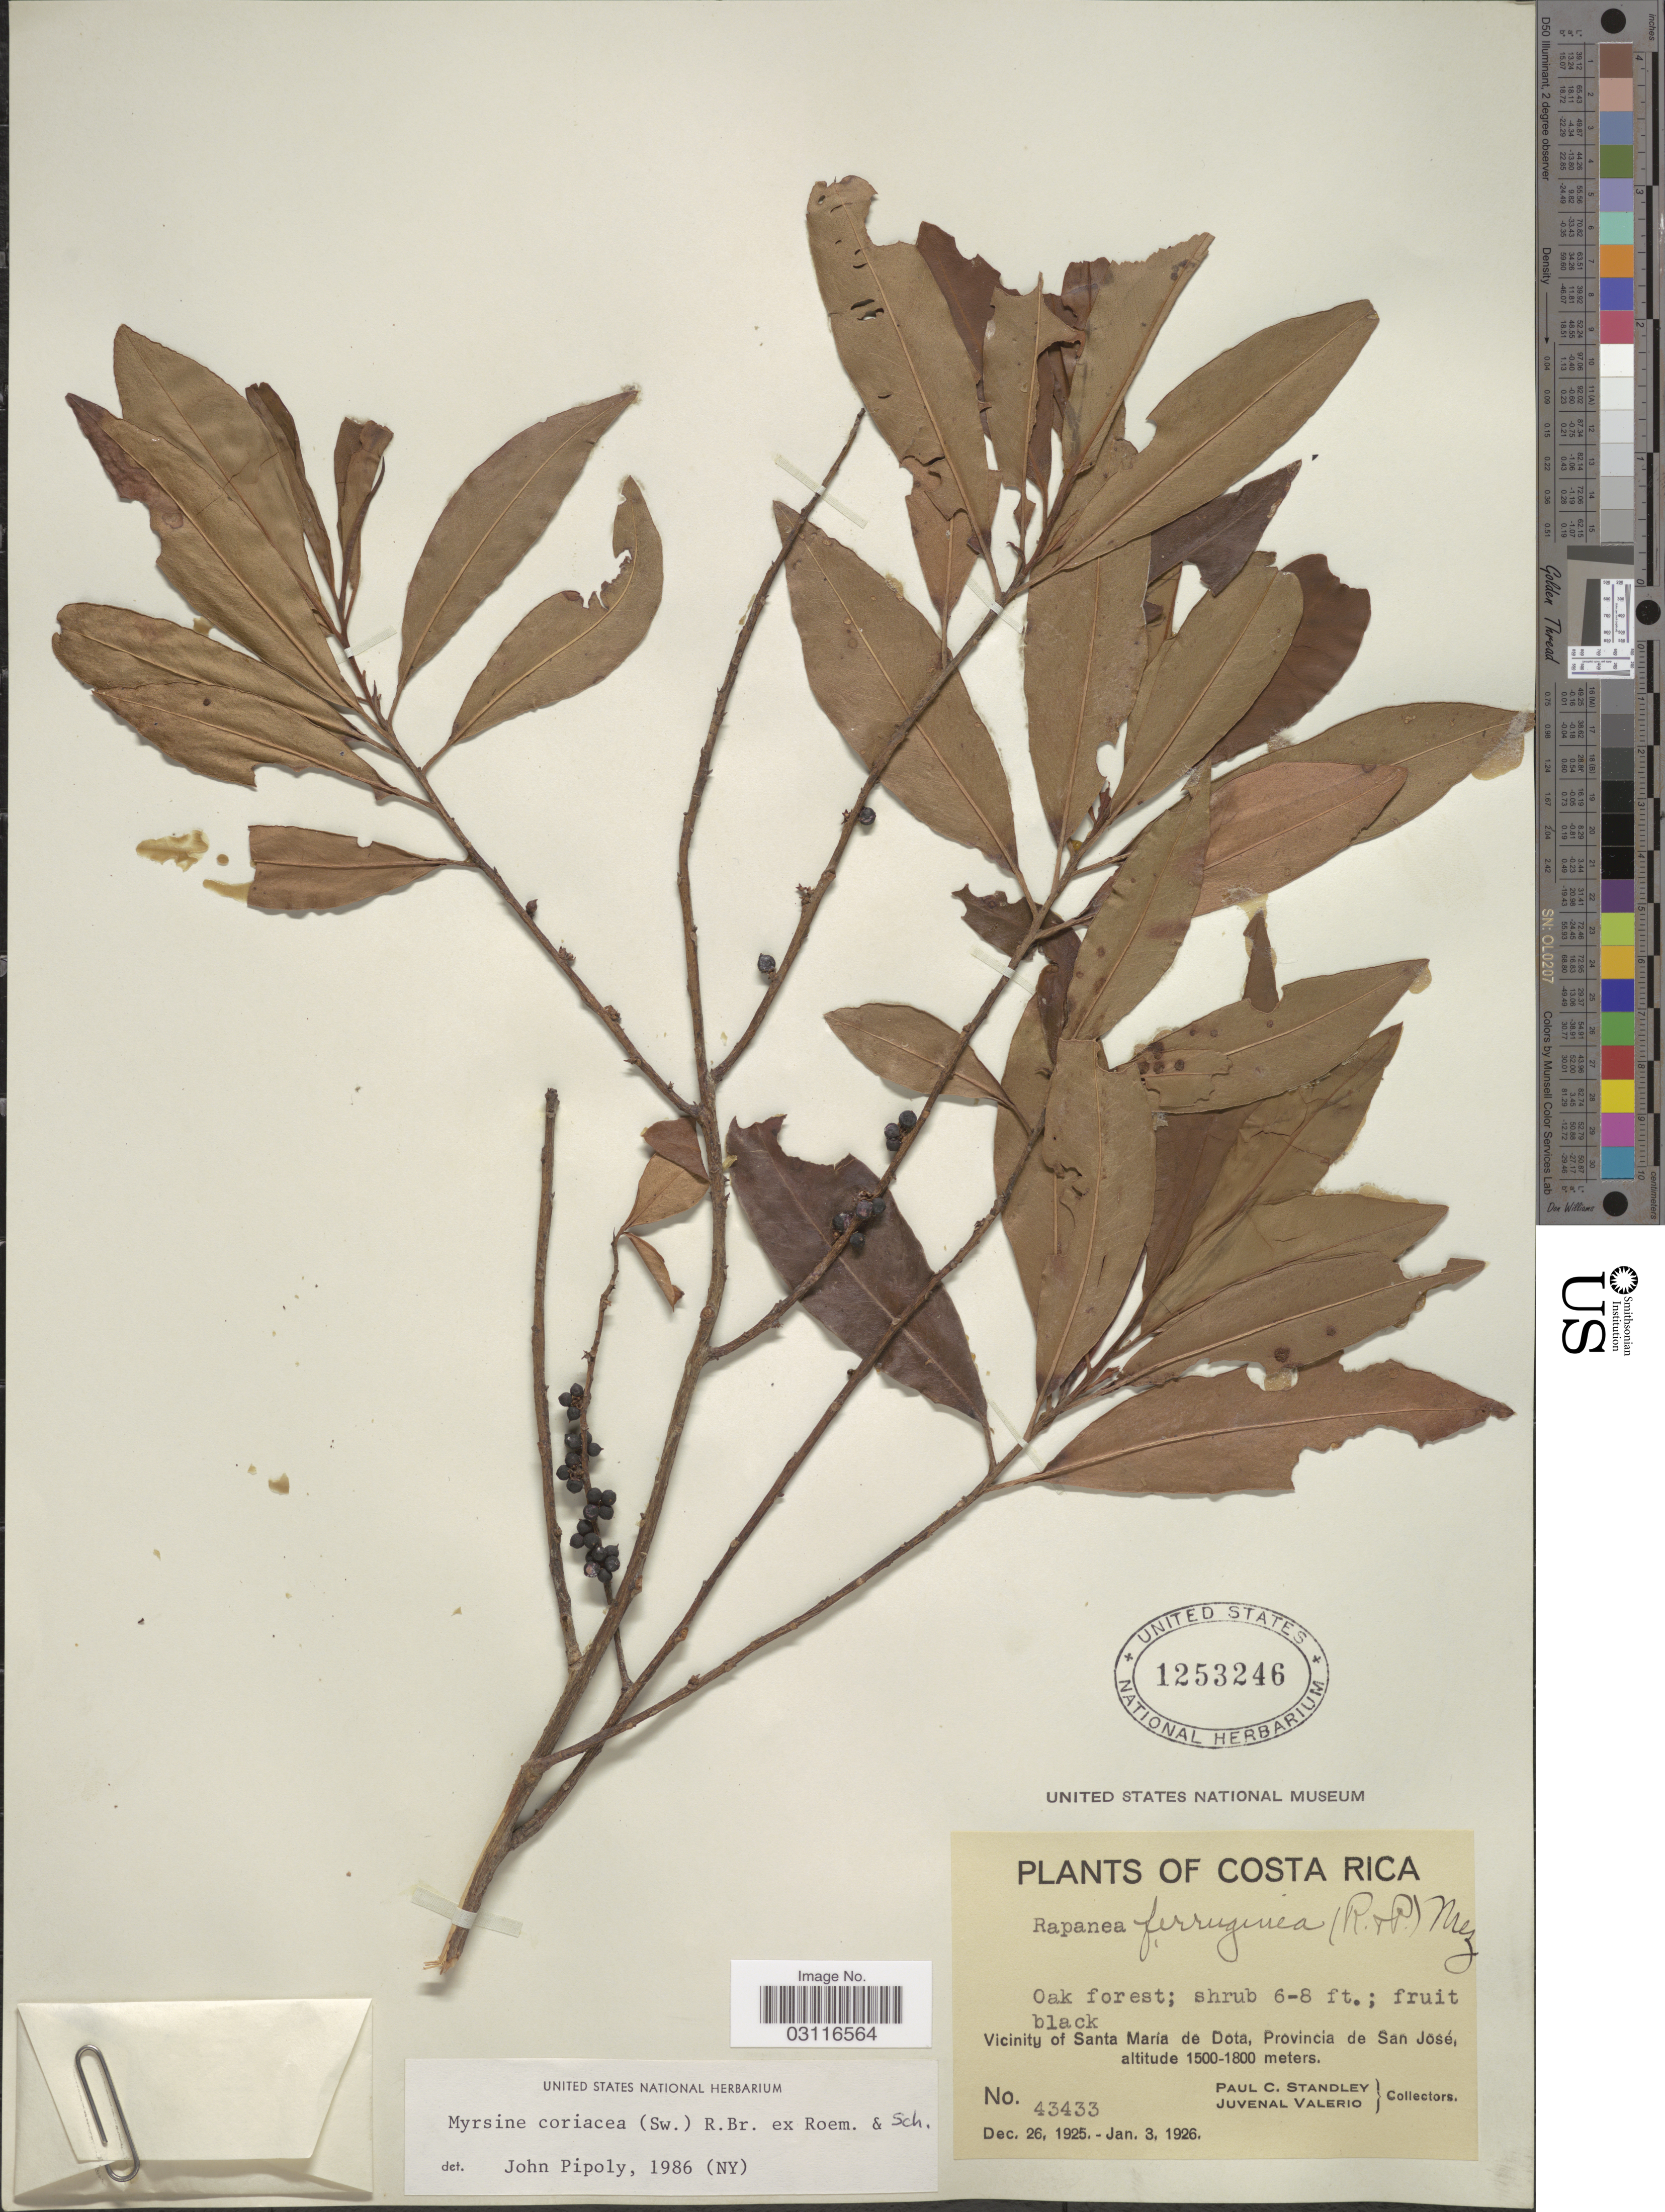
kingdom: Plantae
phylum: Tracheophyta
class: Magnoliopsida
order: Ericales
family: Primulaceae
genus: Myrsine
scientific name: Myrsine coriacea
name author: (Sw.) R. Br. ex Roem. & Schult.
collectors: P. C. Standley & J. Valerio R.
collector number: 43433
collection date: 1925-12-26/1926-01-03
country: Costa Rica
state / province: San José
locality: Vicinity of Santa María de Dota.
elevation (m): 1500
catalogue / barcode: US 1253246